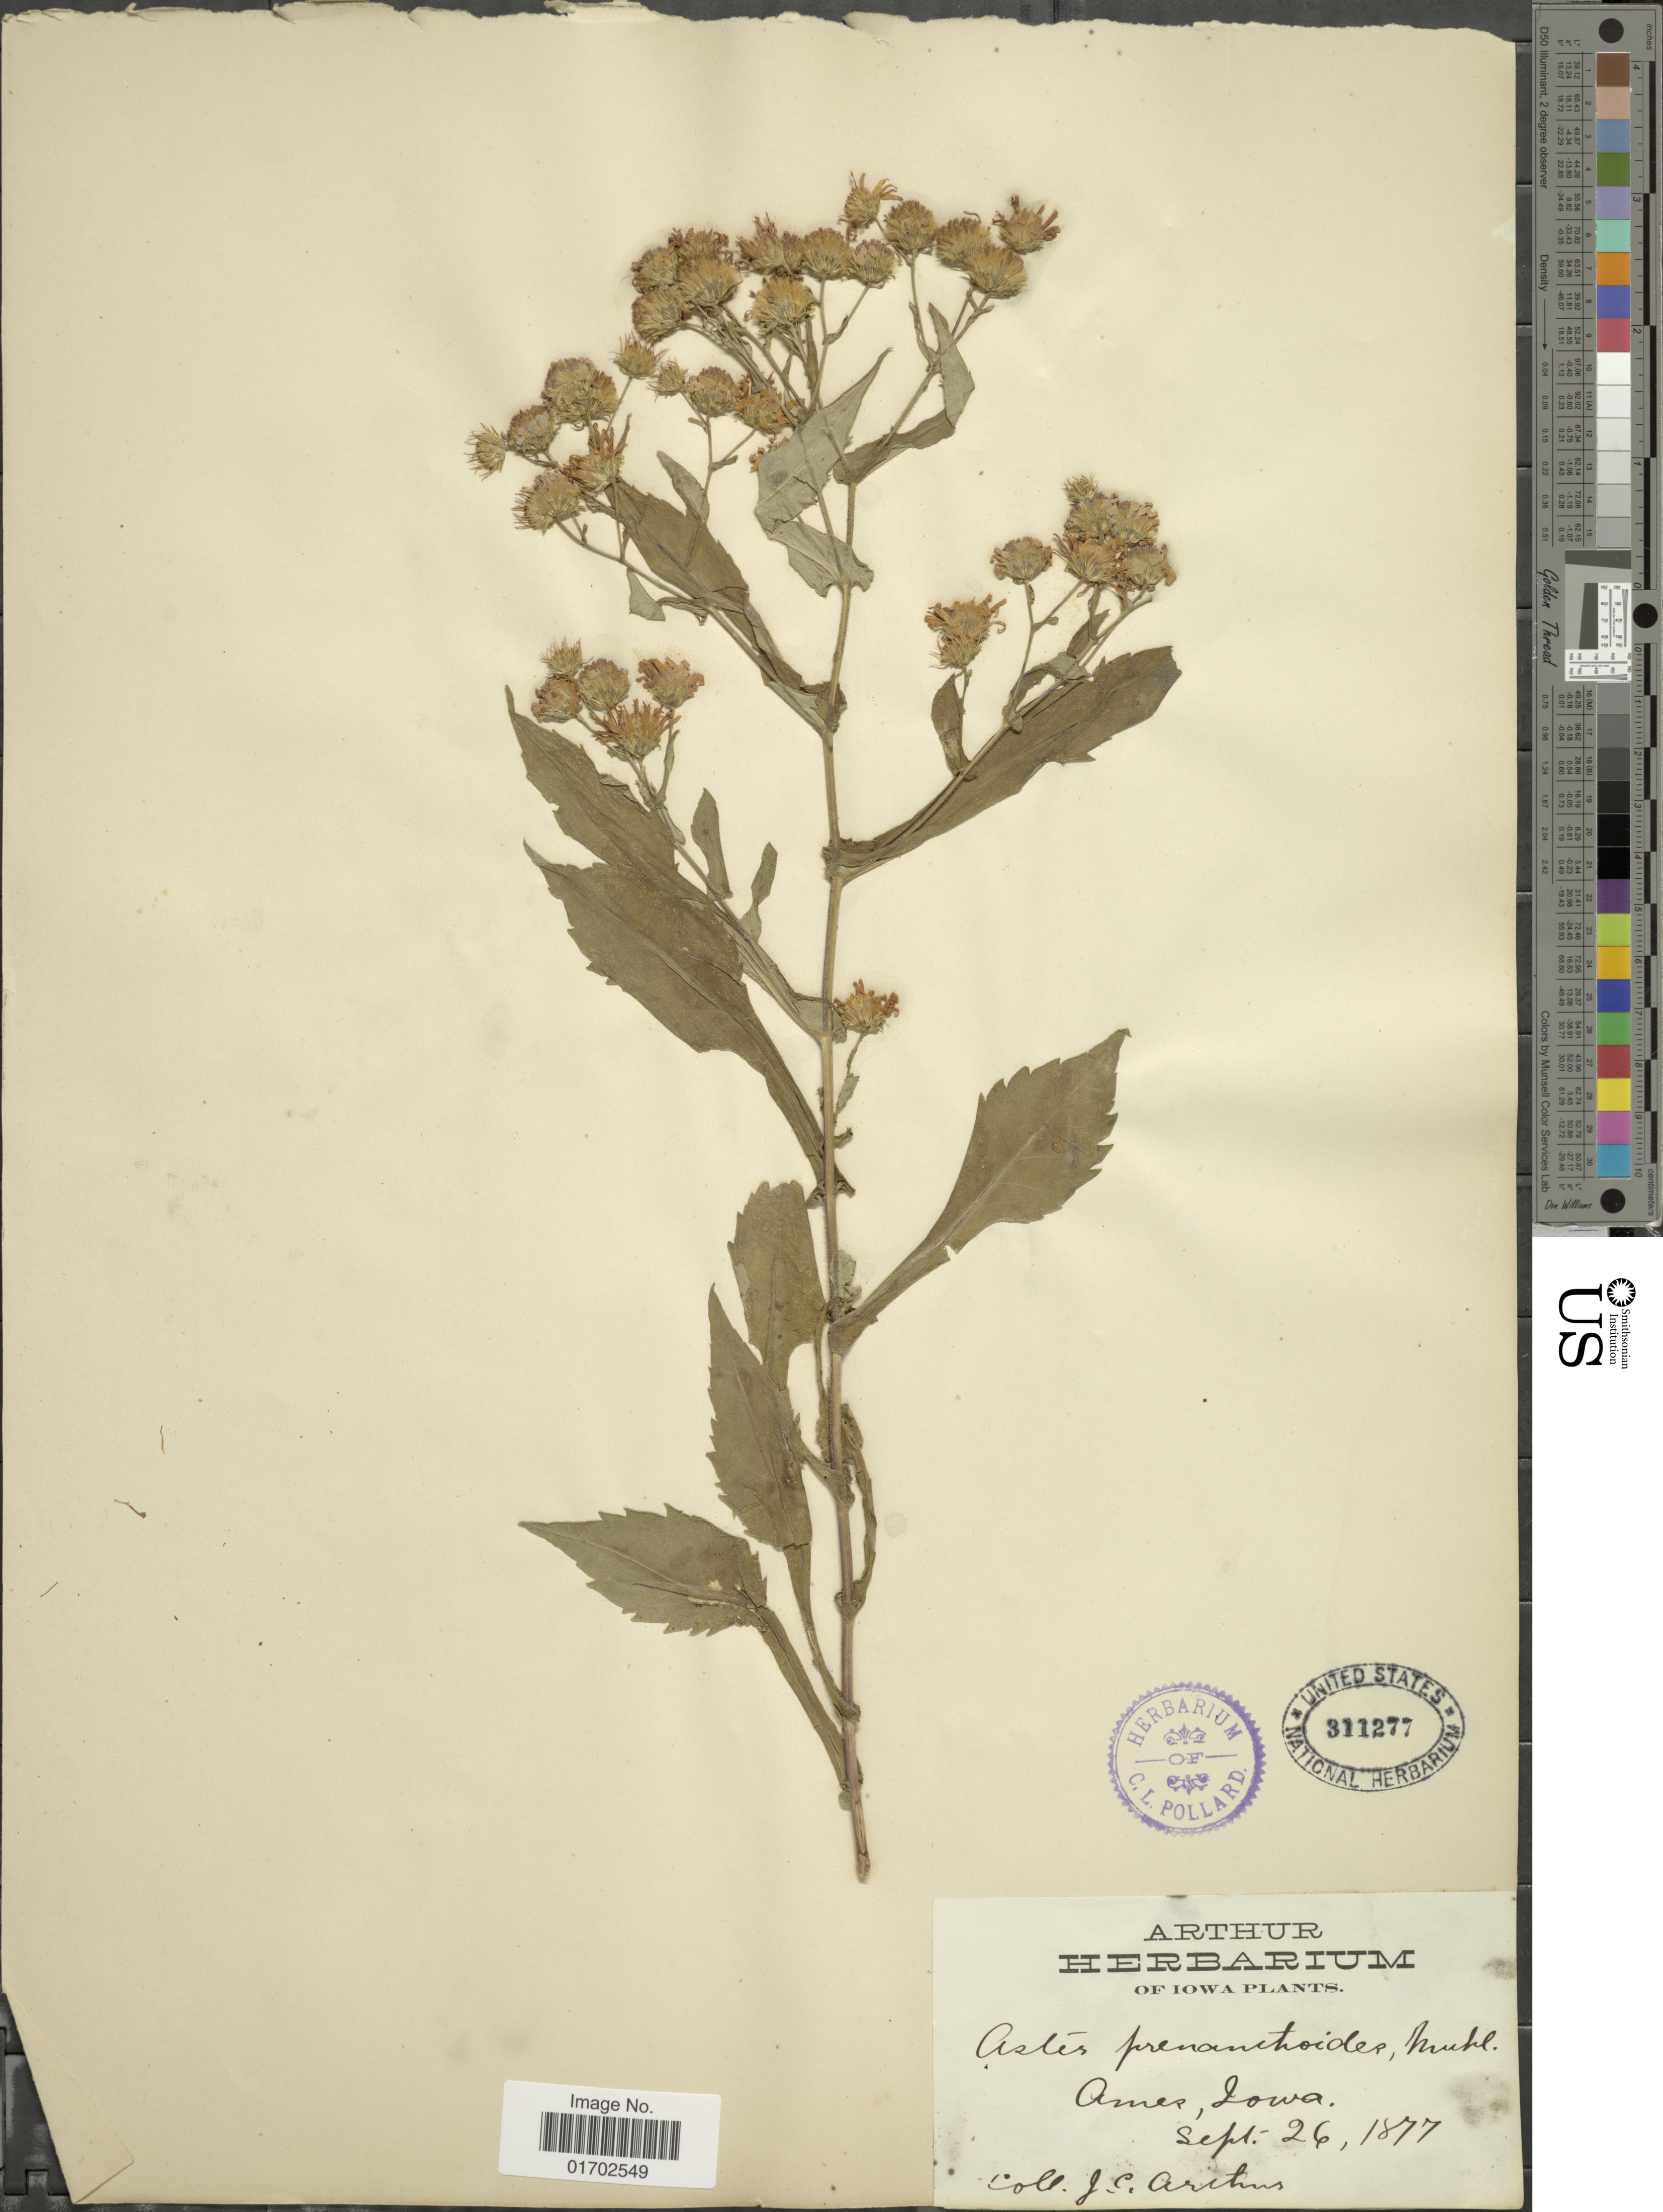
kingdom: Plantae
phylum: Tracheophyta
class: Magnoliopsida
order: Asterales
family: Asteraceae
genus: Symphyotrichum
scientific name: Symphyotrichum prenanthoides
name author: (Muhl. ex Willd.) G.L. Nesom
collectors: J. C. Arthur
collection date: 1877-09-26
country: United States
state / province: Iowa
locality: Ames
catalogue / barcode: US 311277